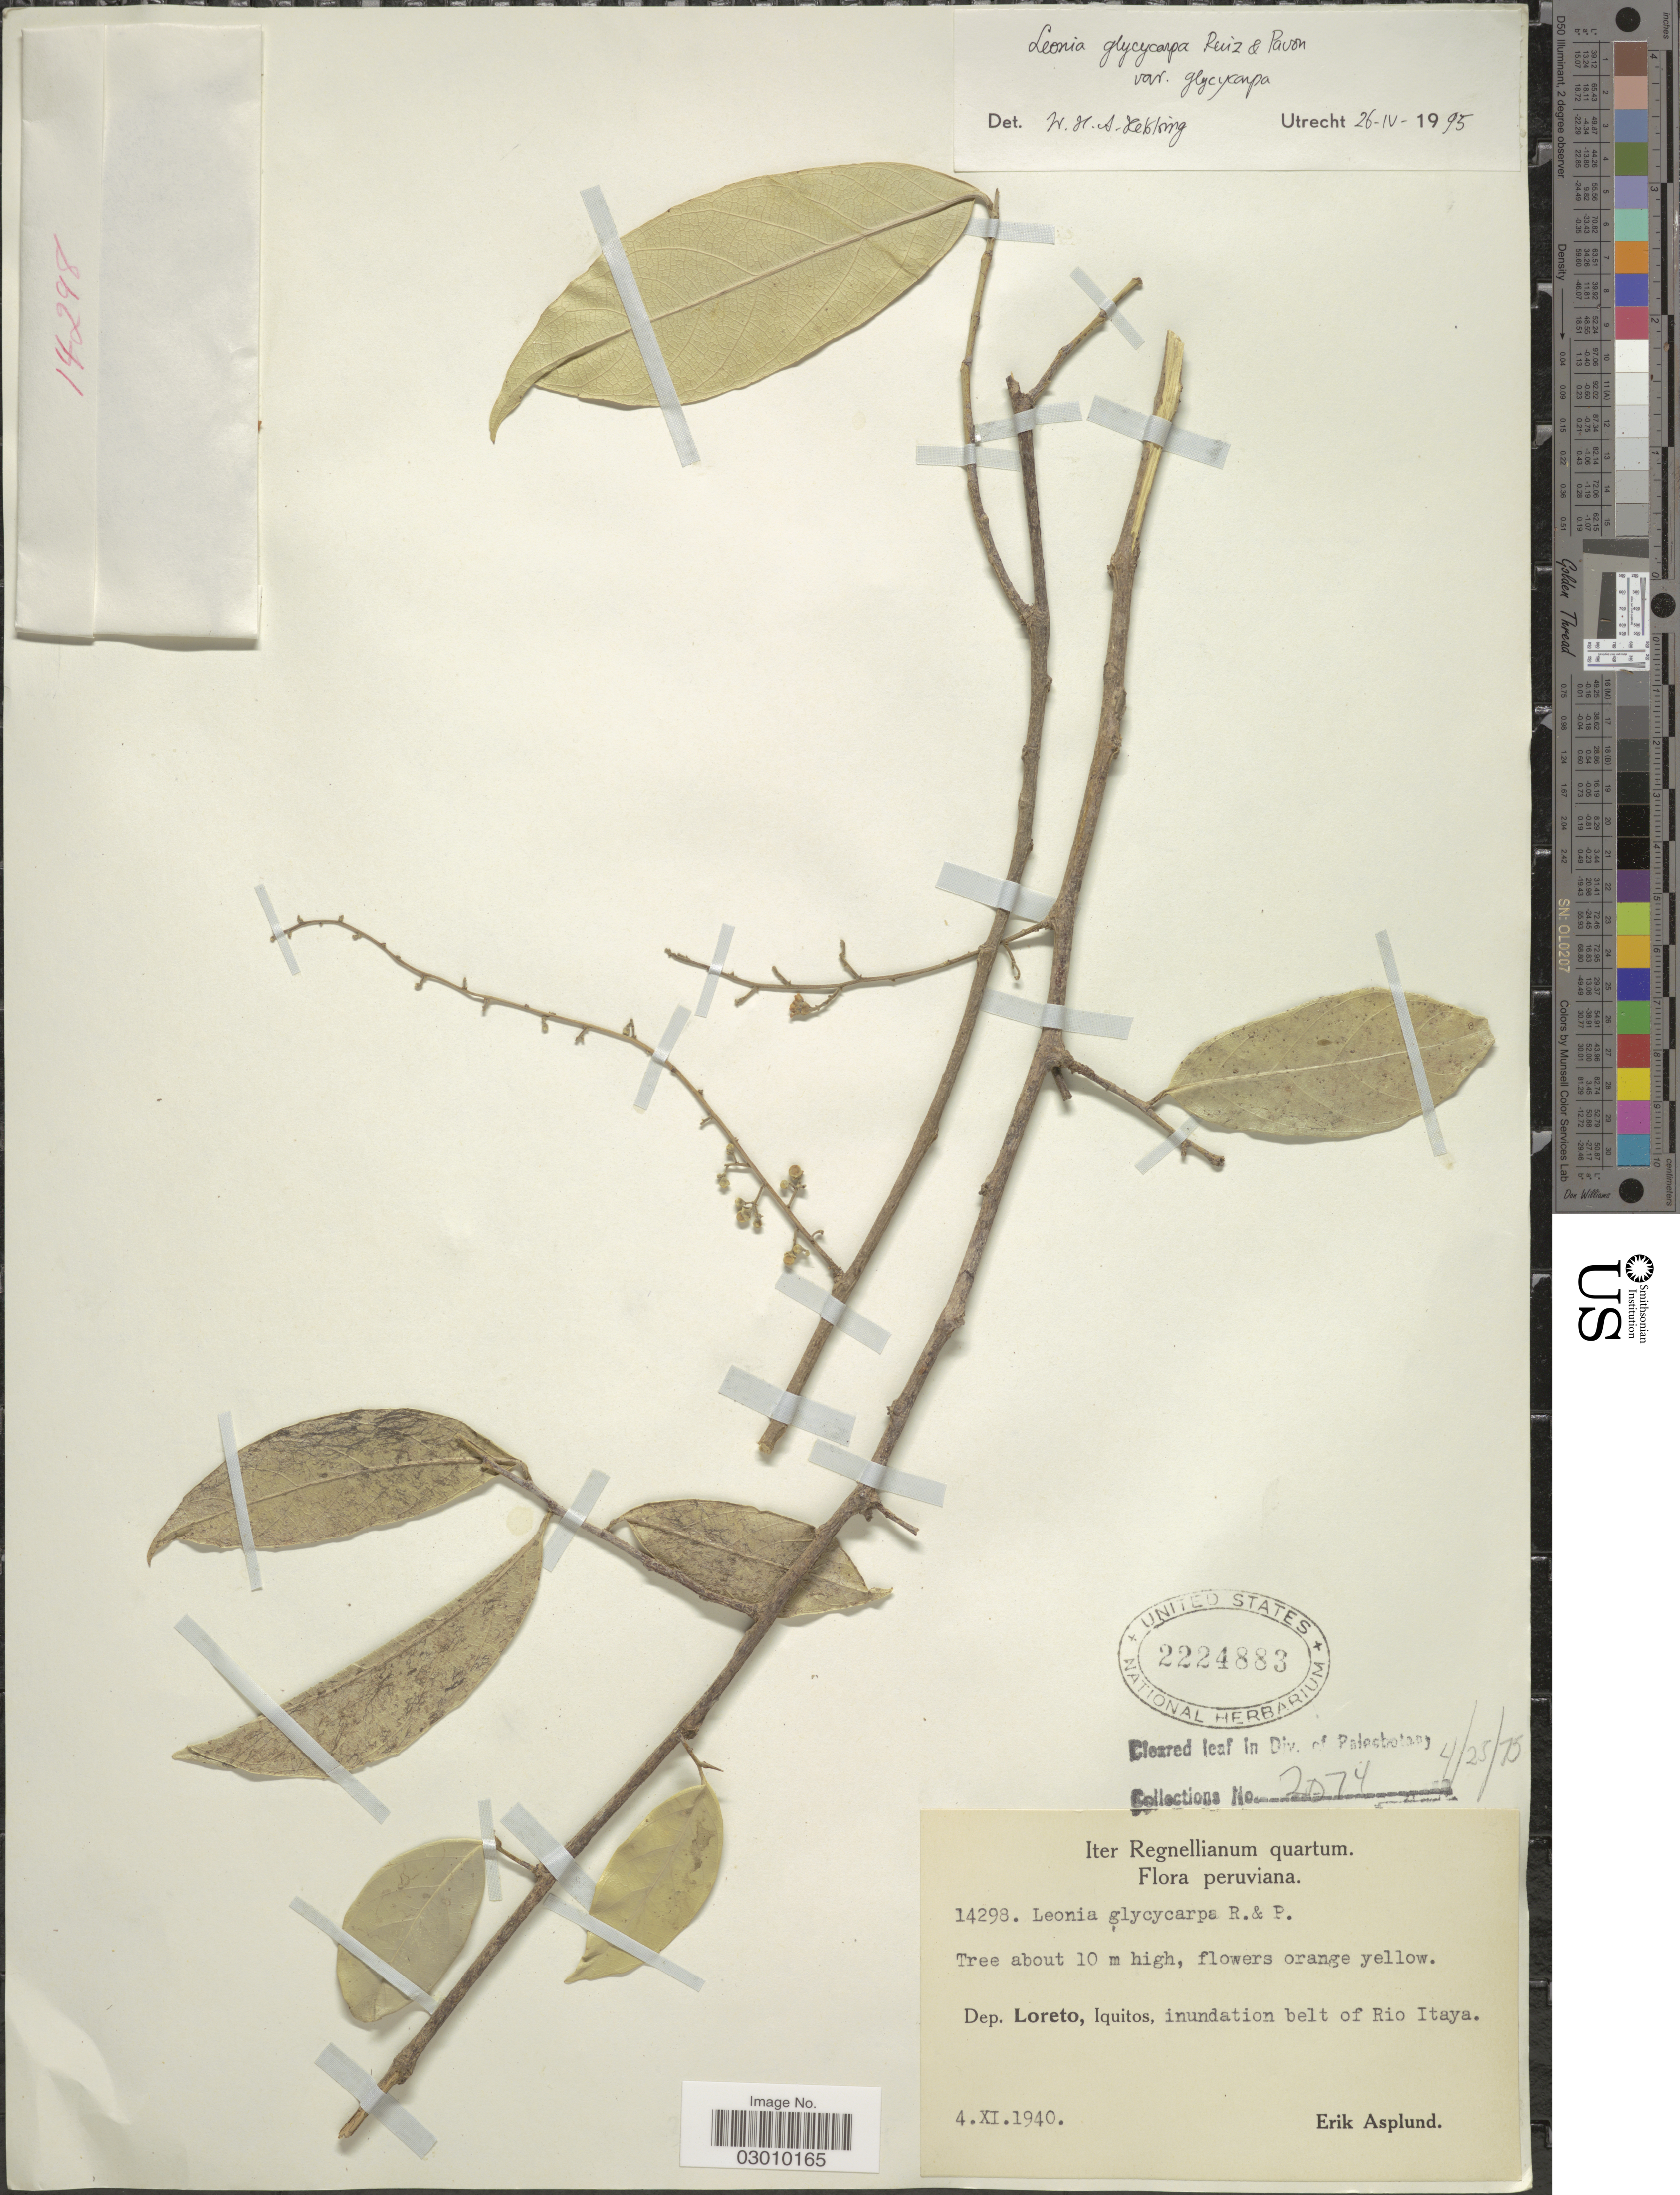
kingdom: Plantae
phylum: Tracheophyta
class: Magnoliopsida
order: Malpighiales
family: Violaceae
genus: Leonia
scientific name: Leonia glycycarpa var. racemosa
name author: (Mart.) L.B. Sm. & A. Fernández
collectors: E. Asplund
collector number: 14298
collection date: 1940-11-04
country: Peru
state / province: Loreto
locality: Dep. Loreto, Iquitos, inundation belt of Rio Itaya.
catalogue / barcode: US 2224883